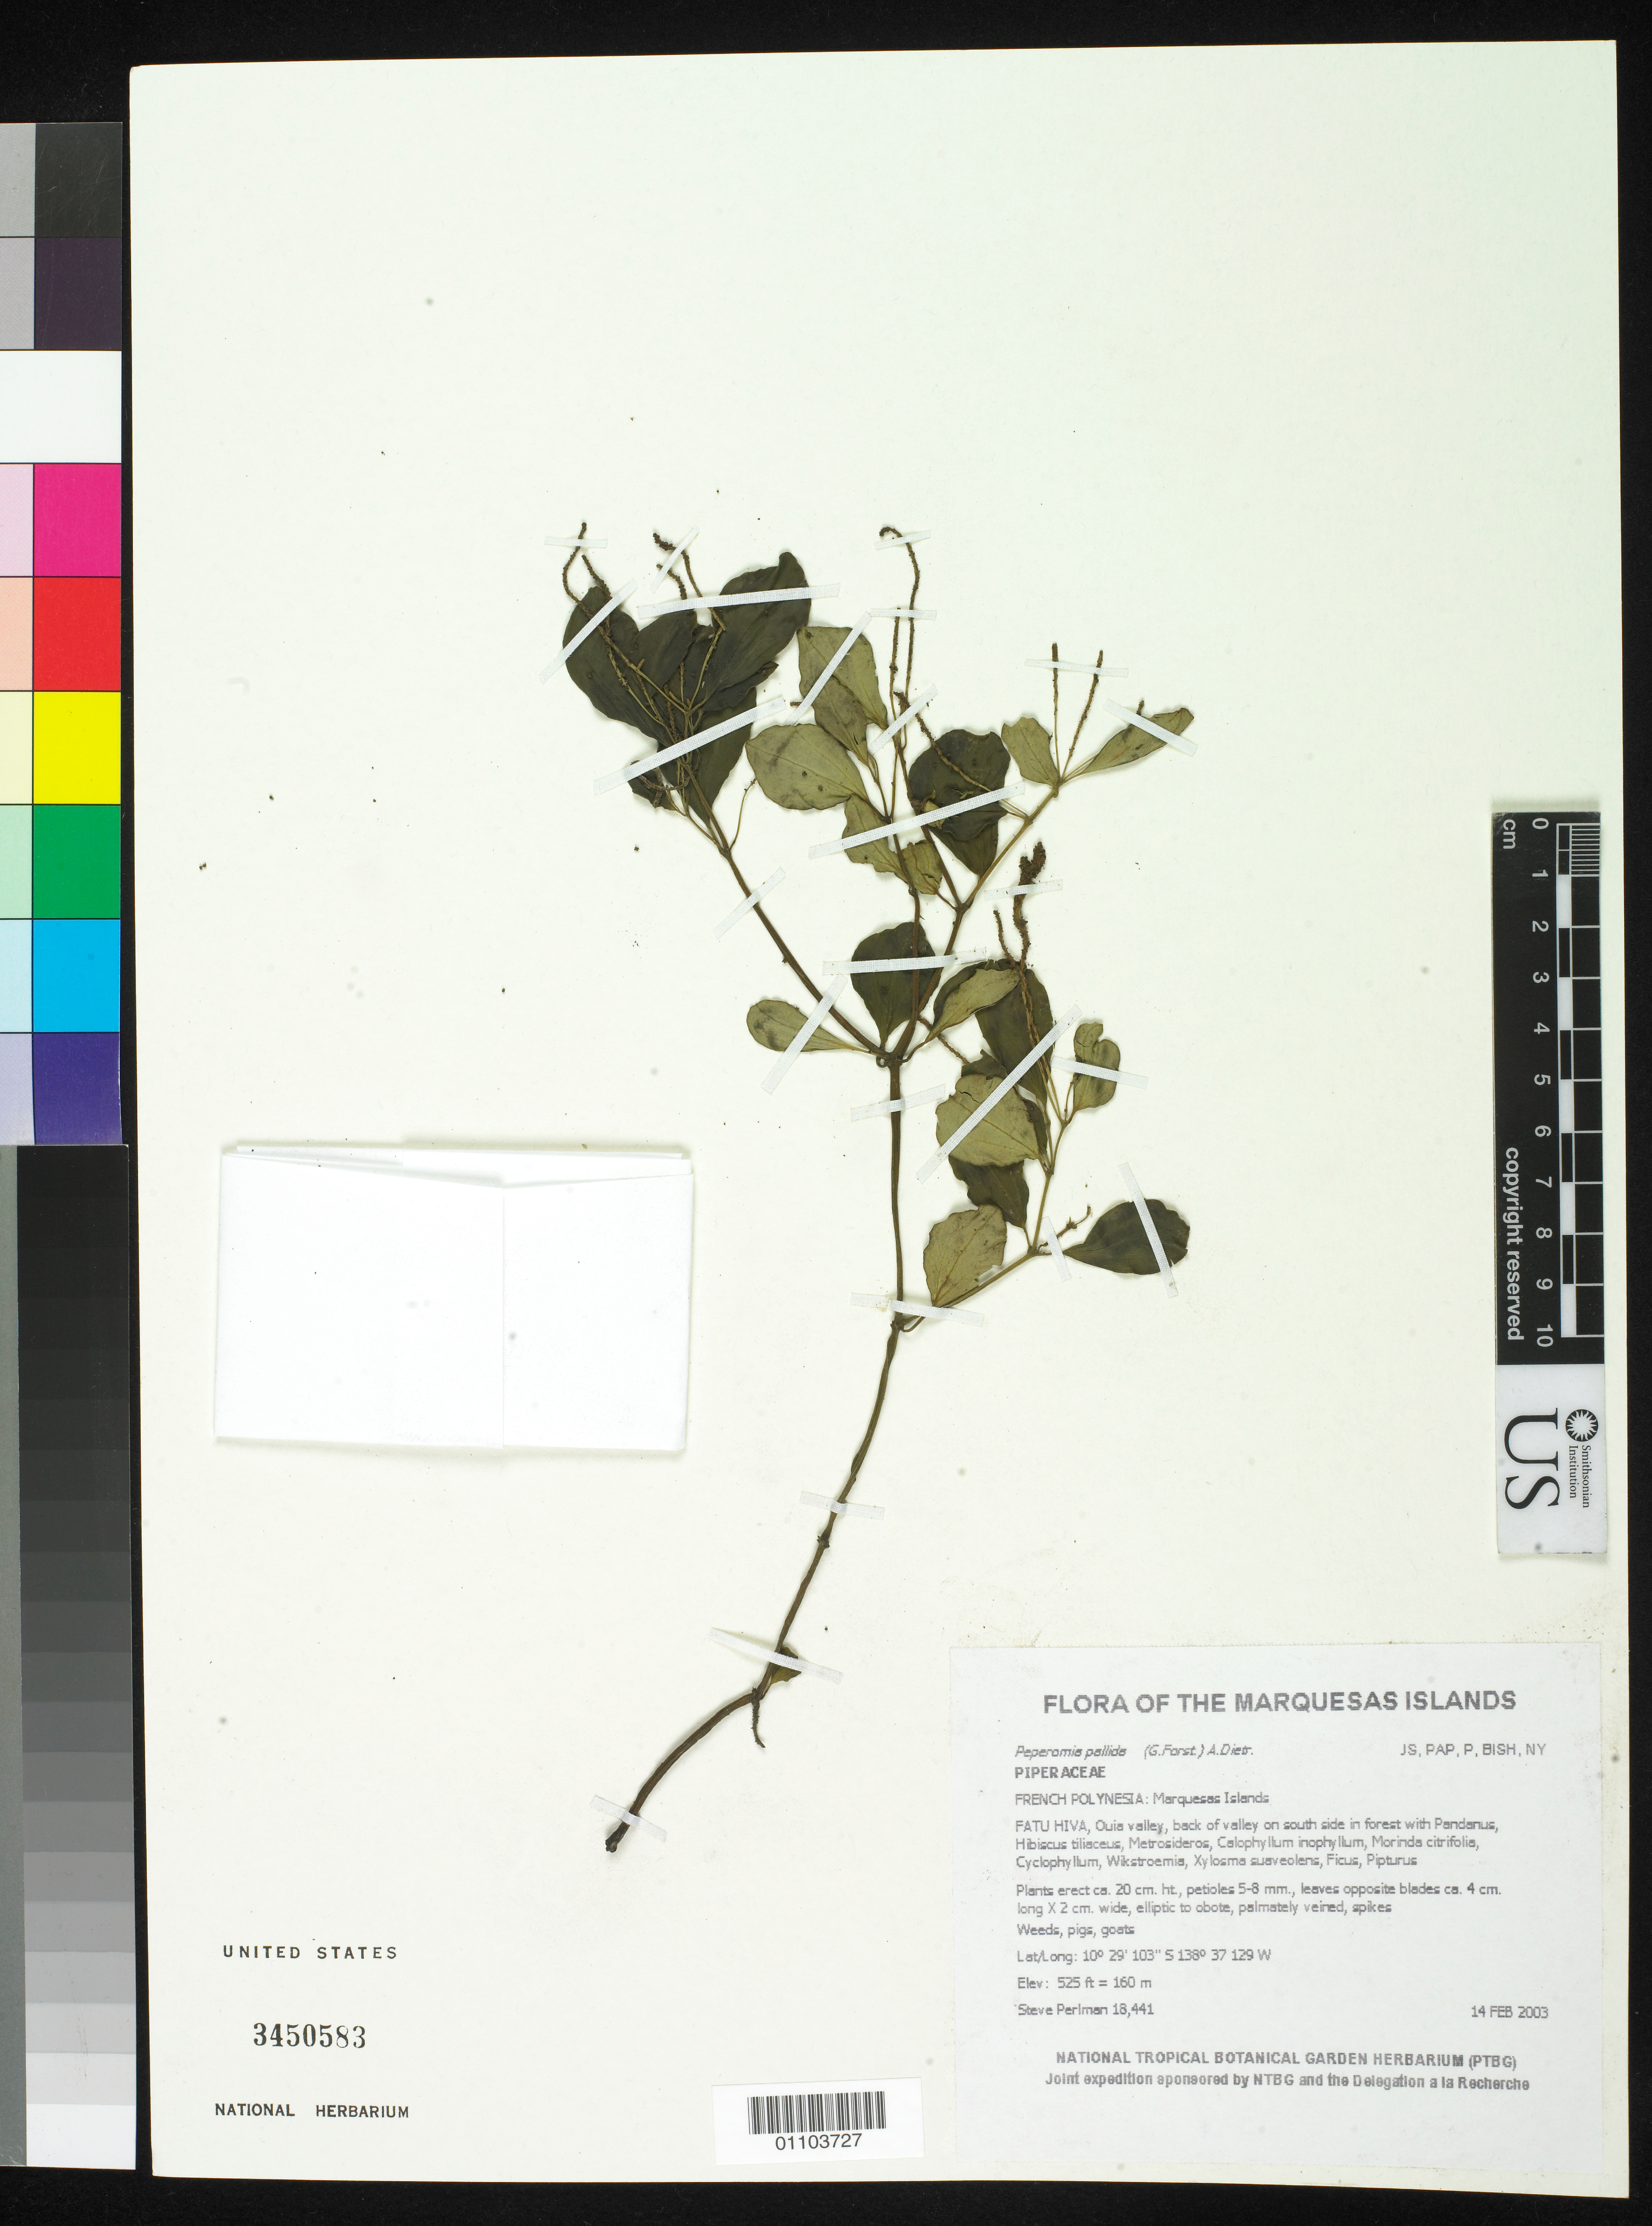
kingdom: Plantae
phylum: Tracheophyta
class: Magnoliopsida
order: Piperales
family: Piperaceae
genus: Peperomia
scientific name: Peperomia pallida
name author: (G. Forst.) Dietr.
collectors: S. P. Perlman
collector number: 18441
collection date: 2003-02-14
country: French Polynesia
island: Fatu Hiva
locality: Ouia valley, back of valley on south side in forest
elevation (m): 160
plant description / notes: Weeds, pigs, goats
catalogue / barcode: US 3450583